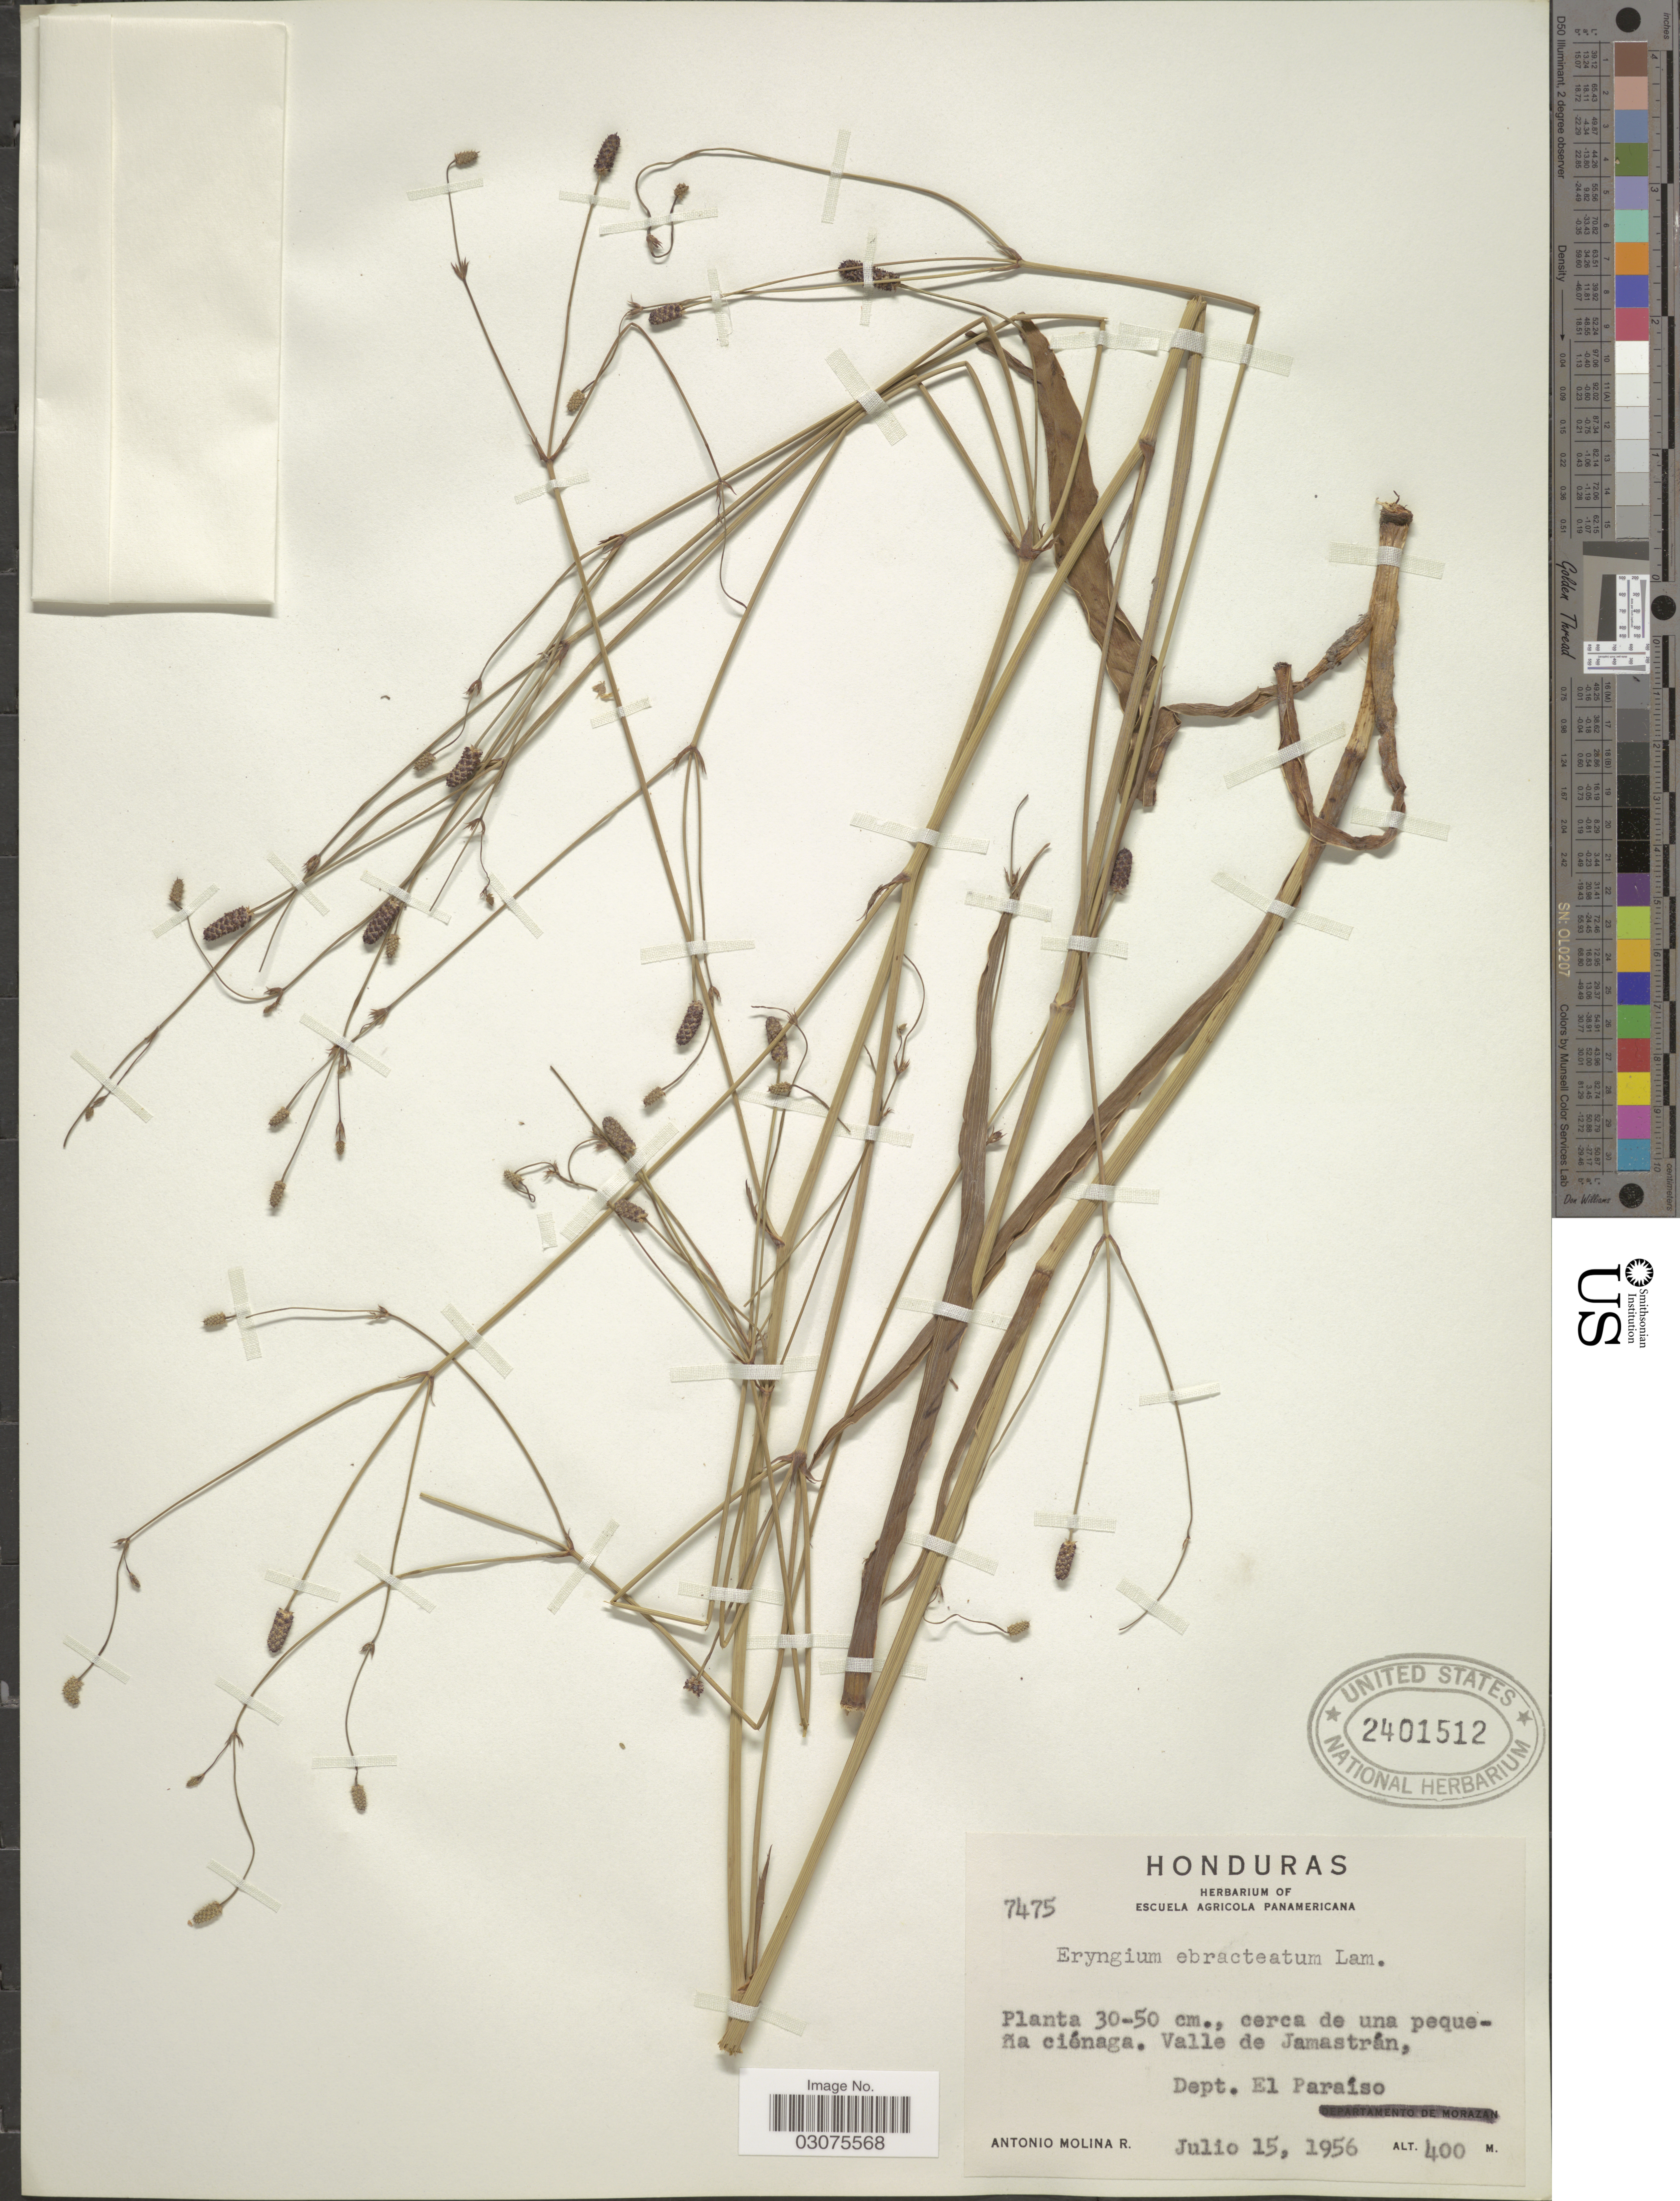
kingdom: Plantae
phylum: Tracheophyta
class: Magnoliopsida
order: Apiales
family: Apiaceae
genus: Eryngium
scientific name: Eryngium ebracteatum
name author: Lam.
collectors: A. Molina R.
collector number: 7475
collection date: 1956-07-15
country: Honduras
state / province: El Paraíso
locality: Cerca de una pequeña ciénaga. Valle de Jamastrán, Dept. El Paraíso.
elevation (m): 400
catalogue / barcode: US 2401512